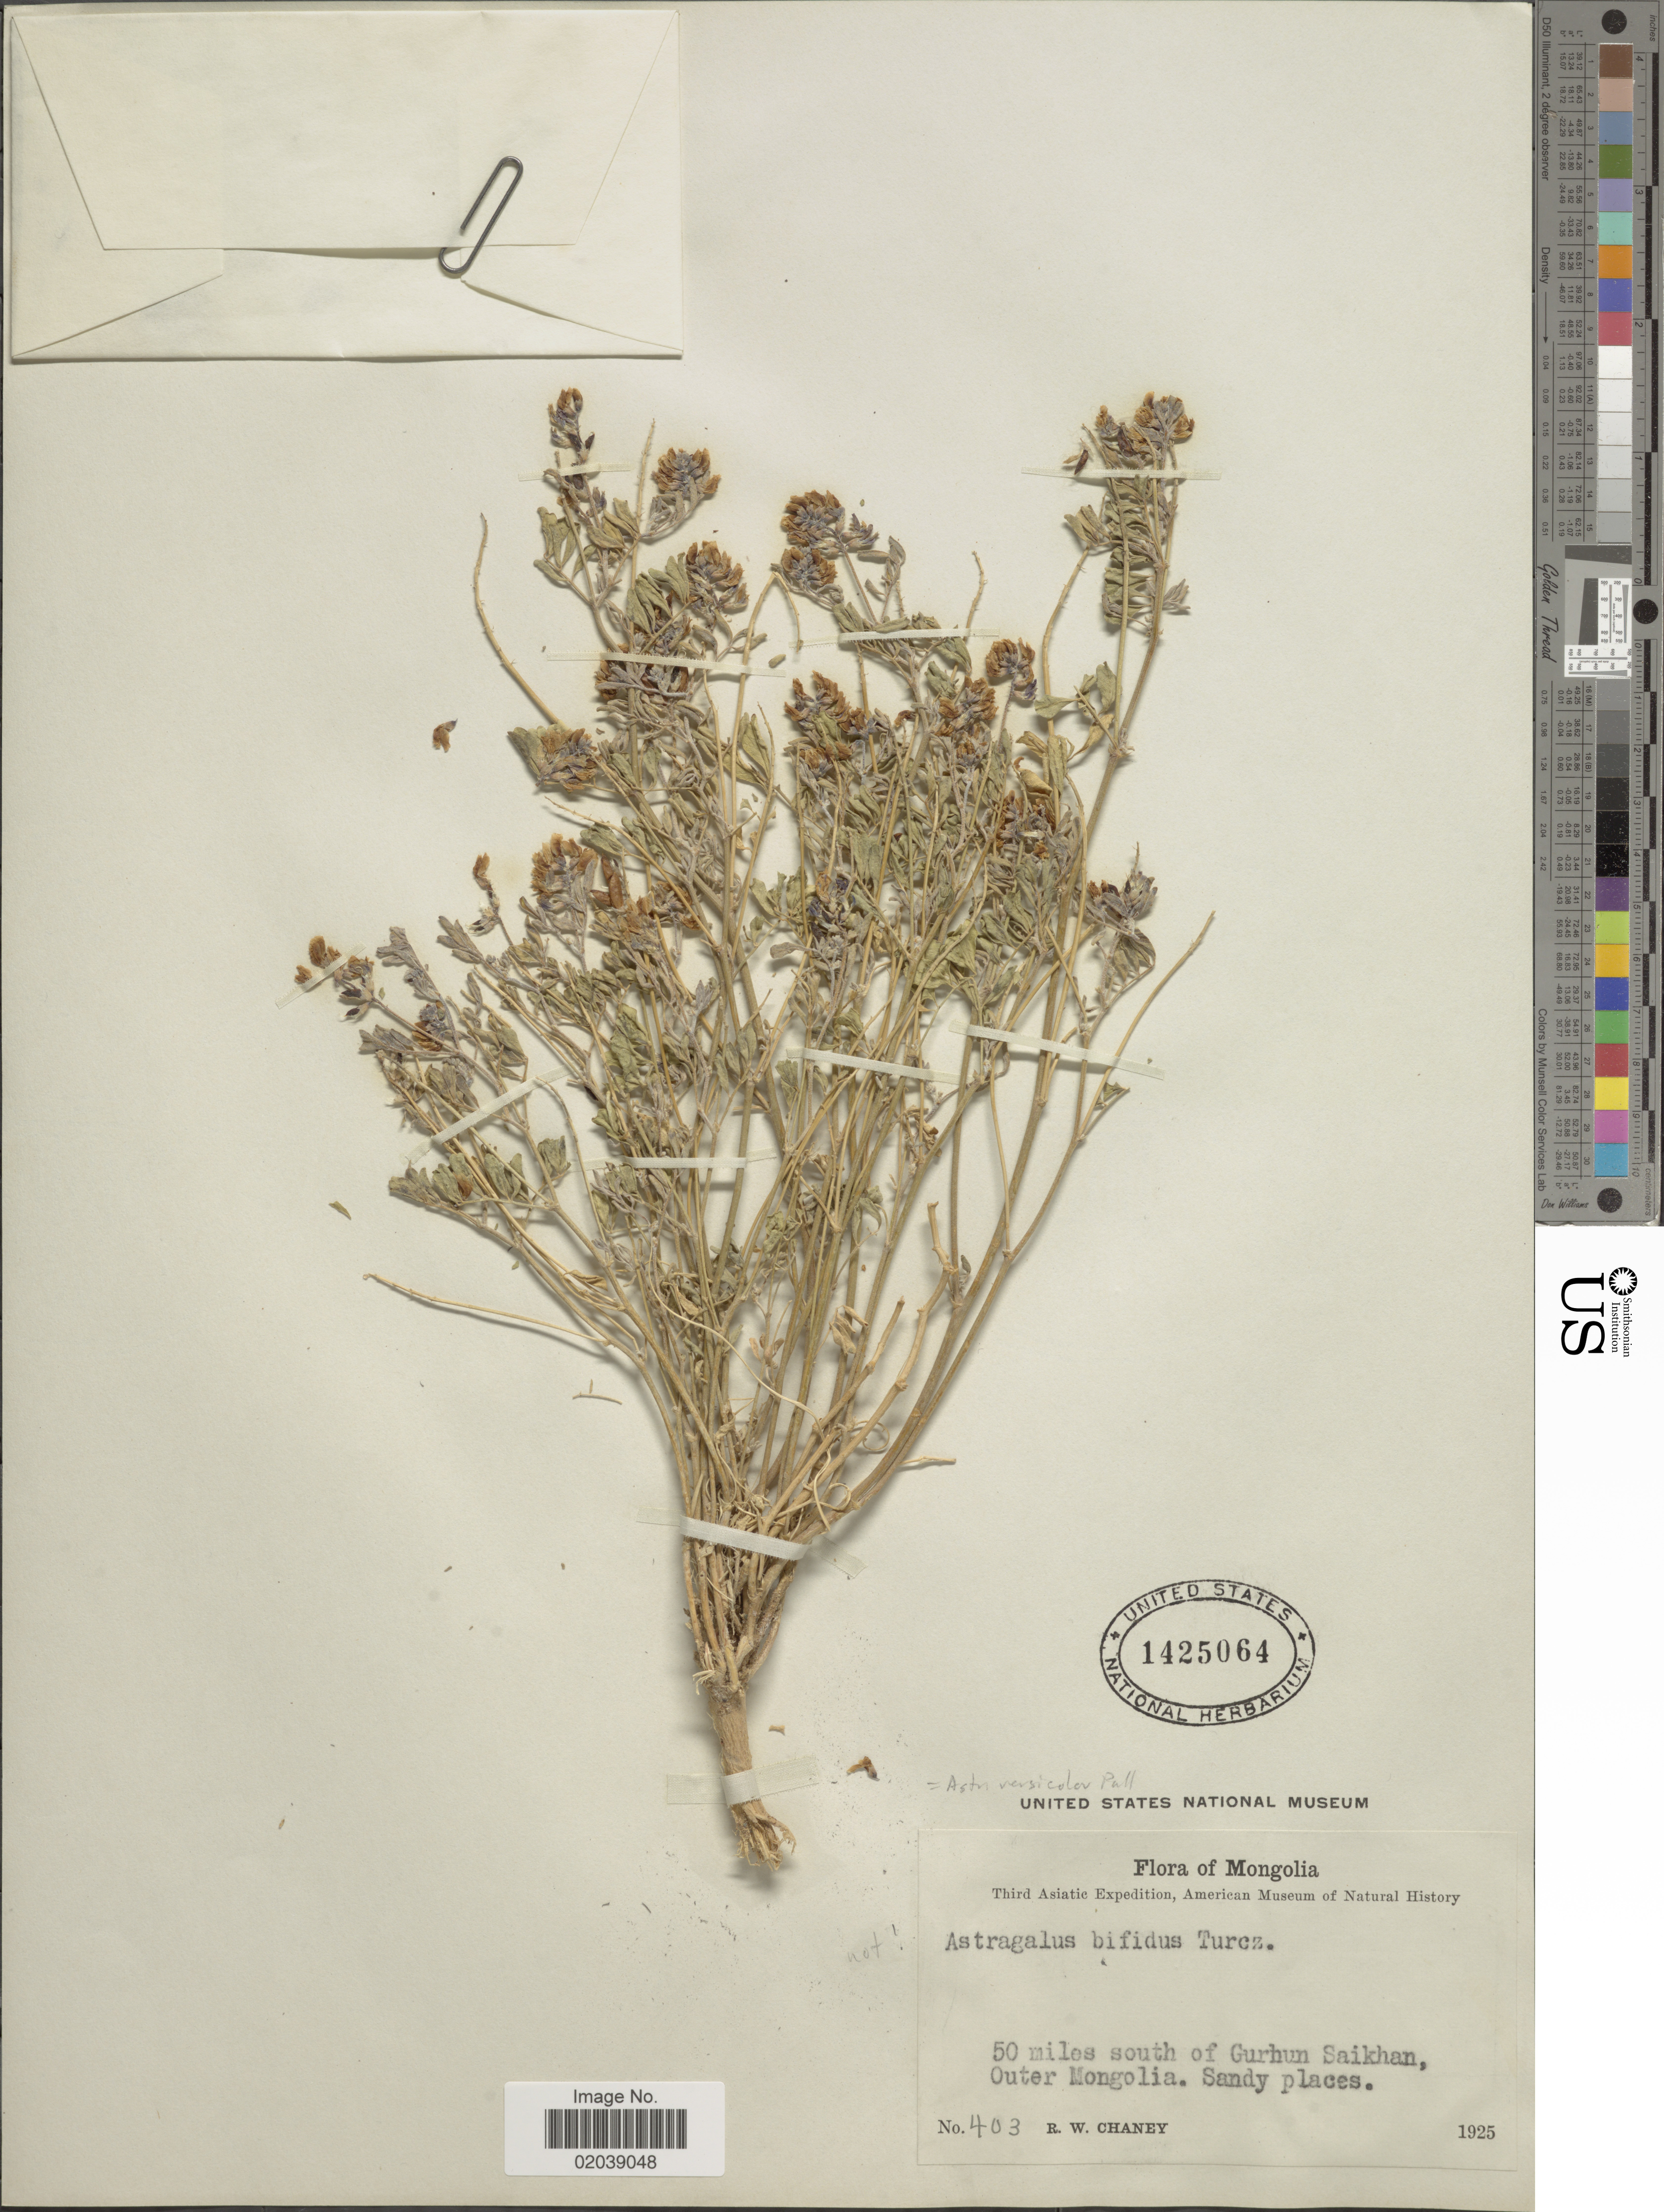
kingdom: Plantae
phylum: Tracheophyta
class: Magnoliopsida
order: Fabales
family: Fabaceae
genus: Astragalus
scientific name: Astragalus sp.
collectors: R. Chaney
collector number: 403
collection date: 1925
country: Mongolia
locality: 50 miles south of Gurhun Saikhan, Outer Mongolia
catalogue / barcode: US 1425064